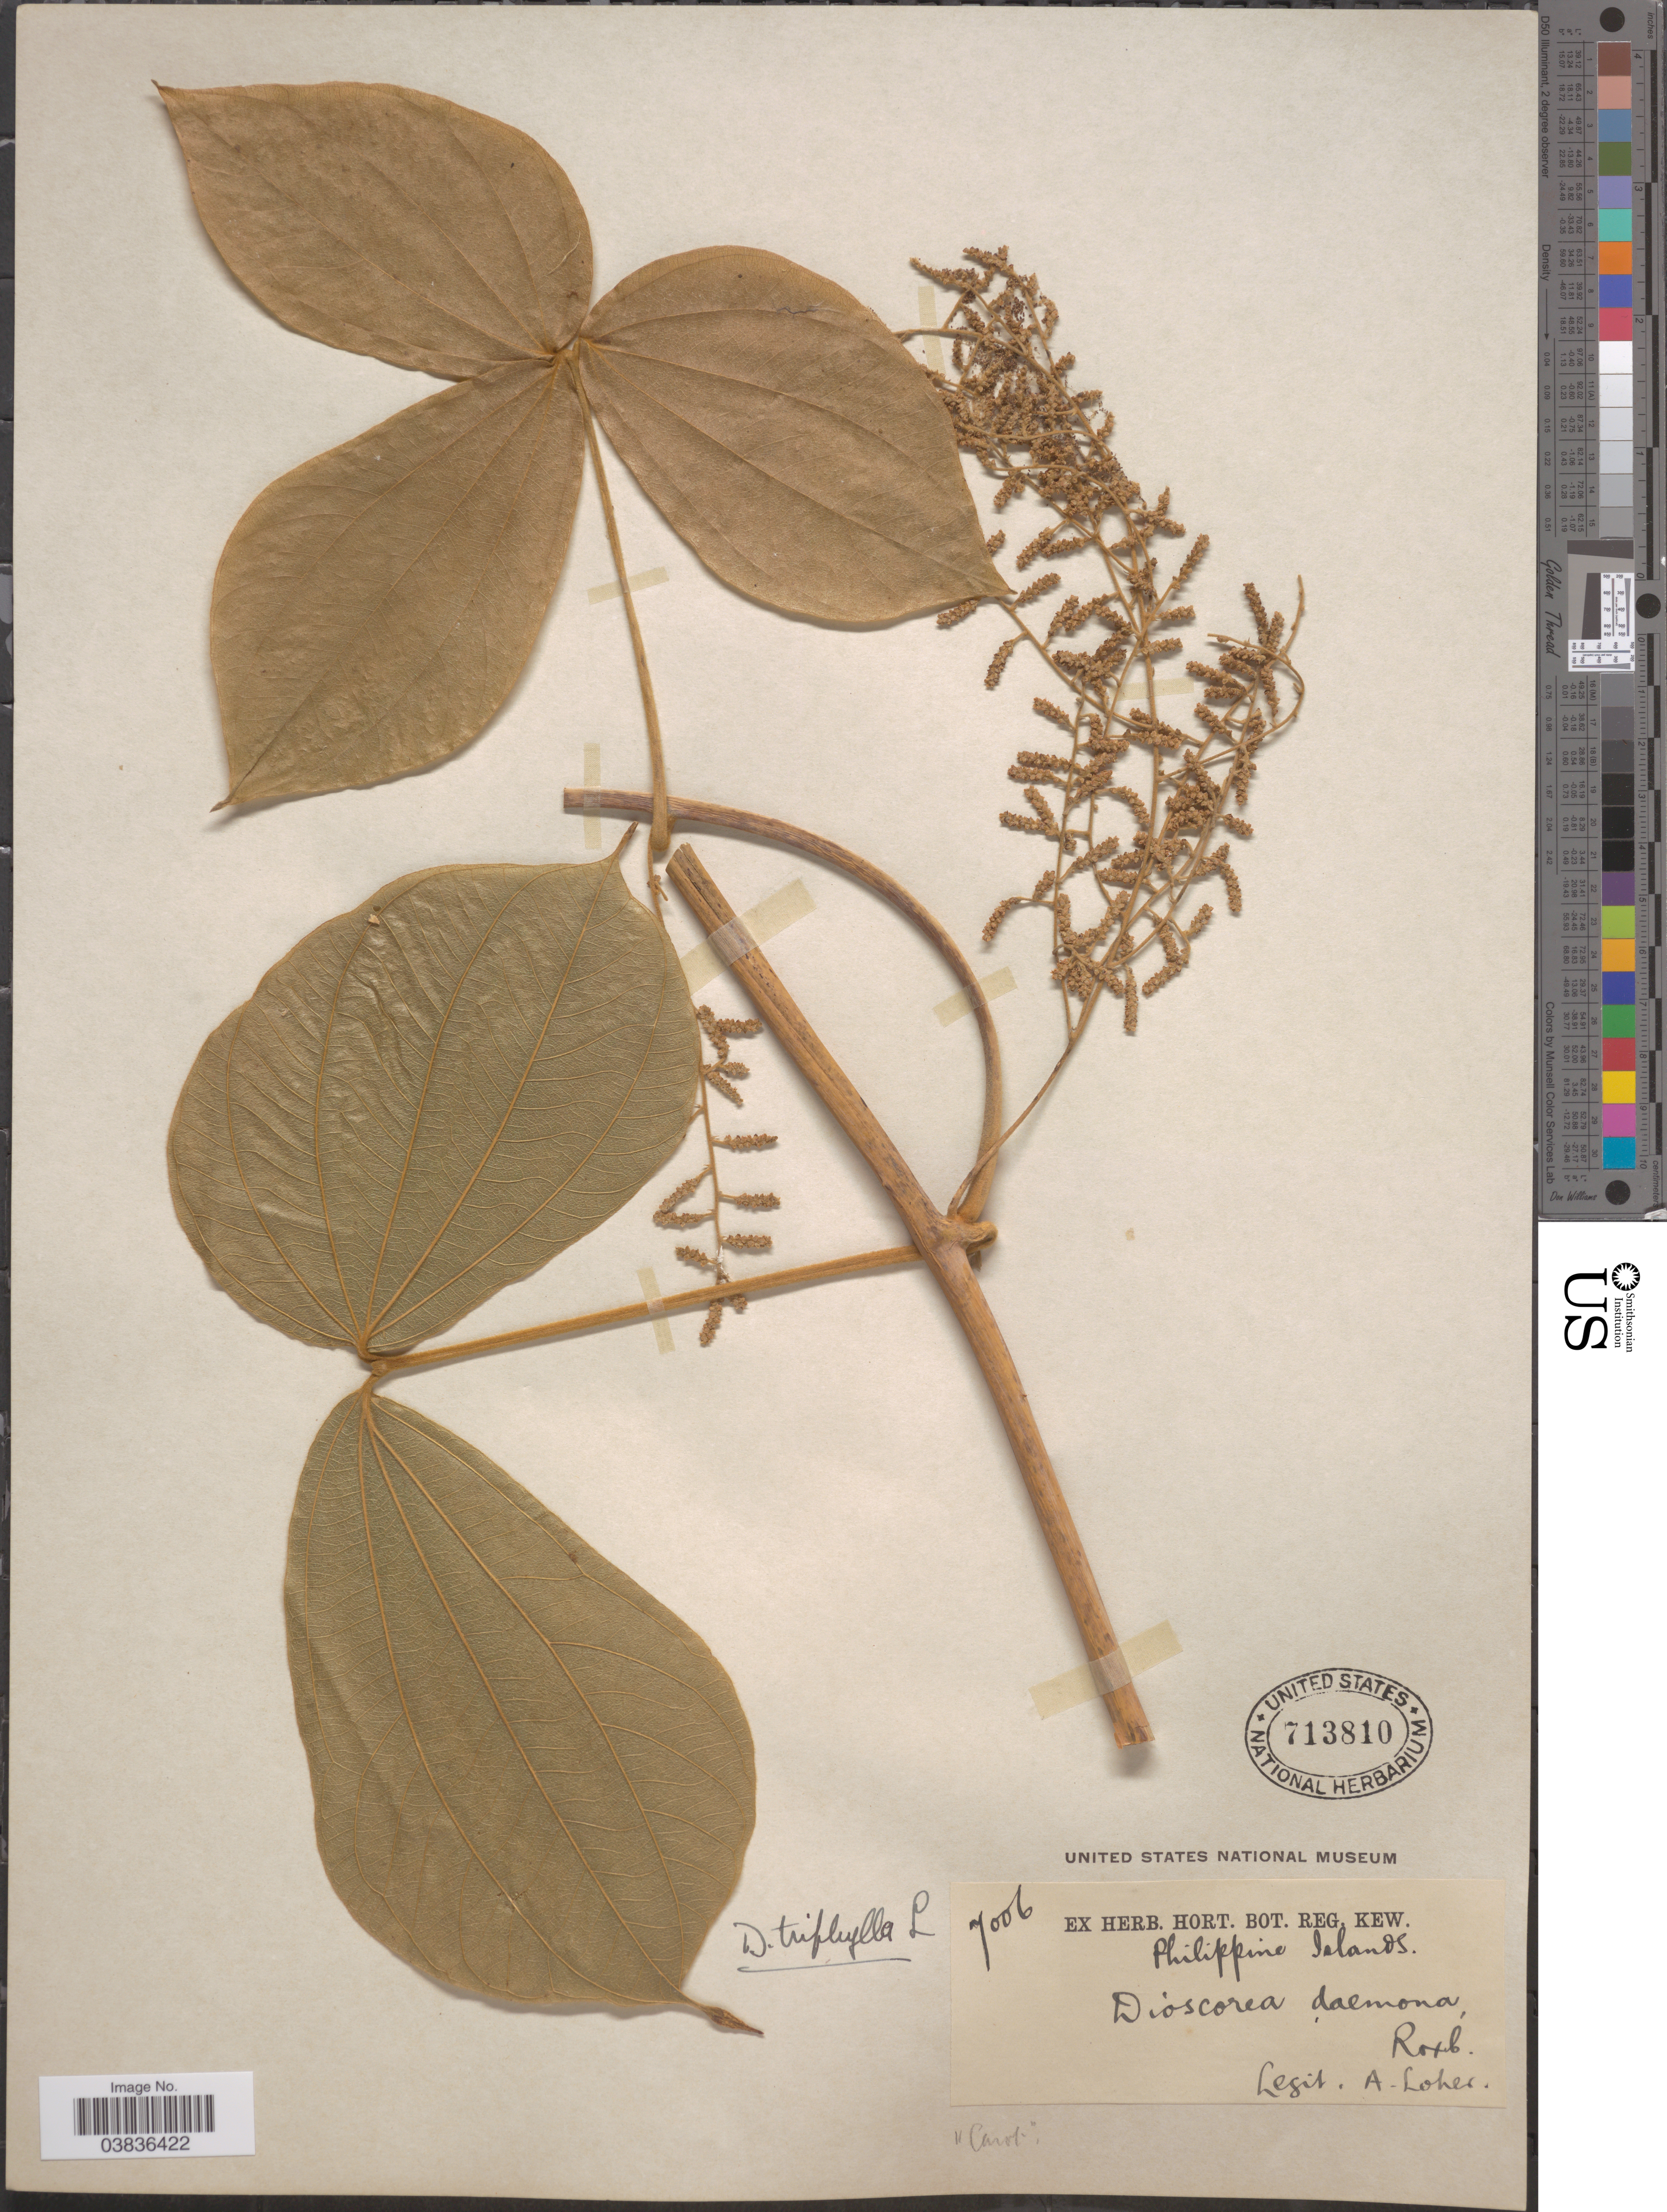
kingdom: Plantae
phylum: Tracheophyta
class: Liliopsida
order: Dioscoreales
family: Dioscoreaceae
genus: Dioscorea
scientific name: Dioscorea hispida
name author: Dennst.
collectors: A. Loher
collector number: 7006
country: Philippines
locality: Philippine Islands.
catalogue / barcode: US 713810